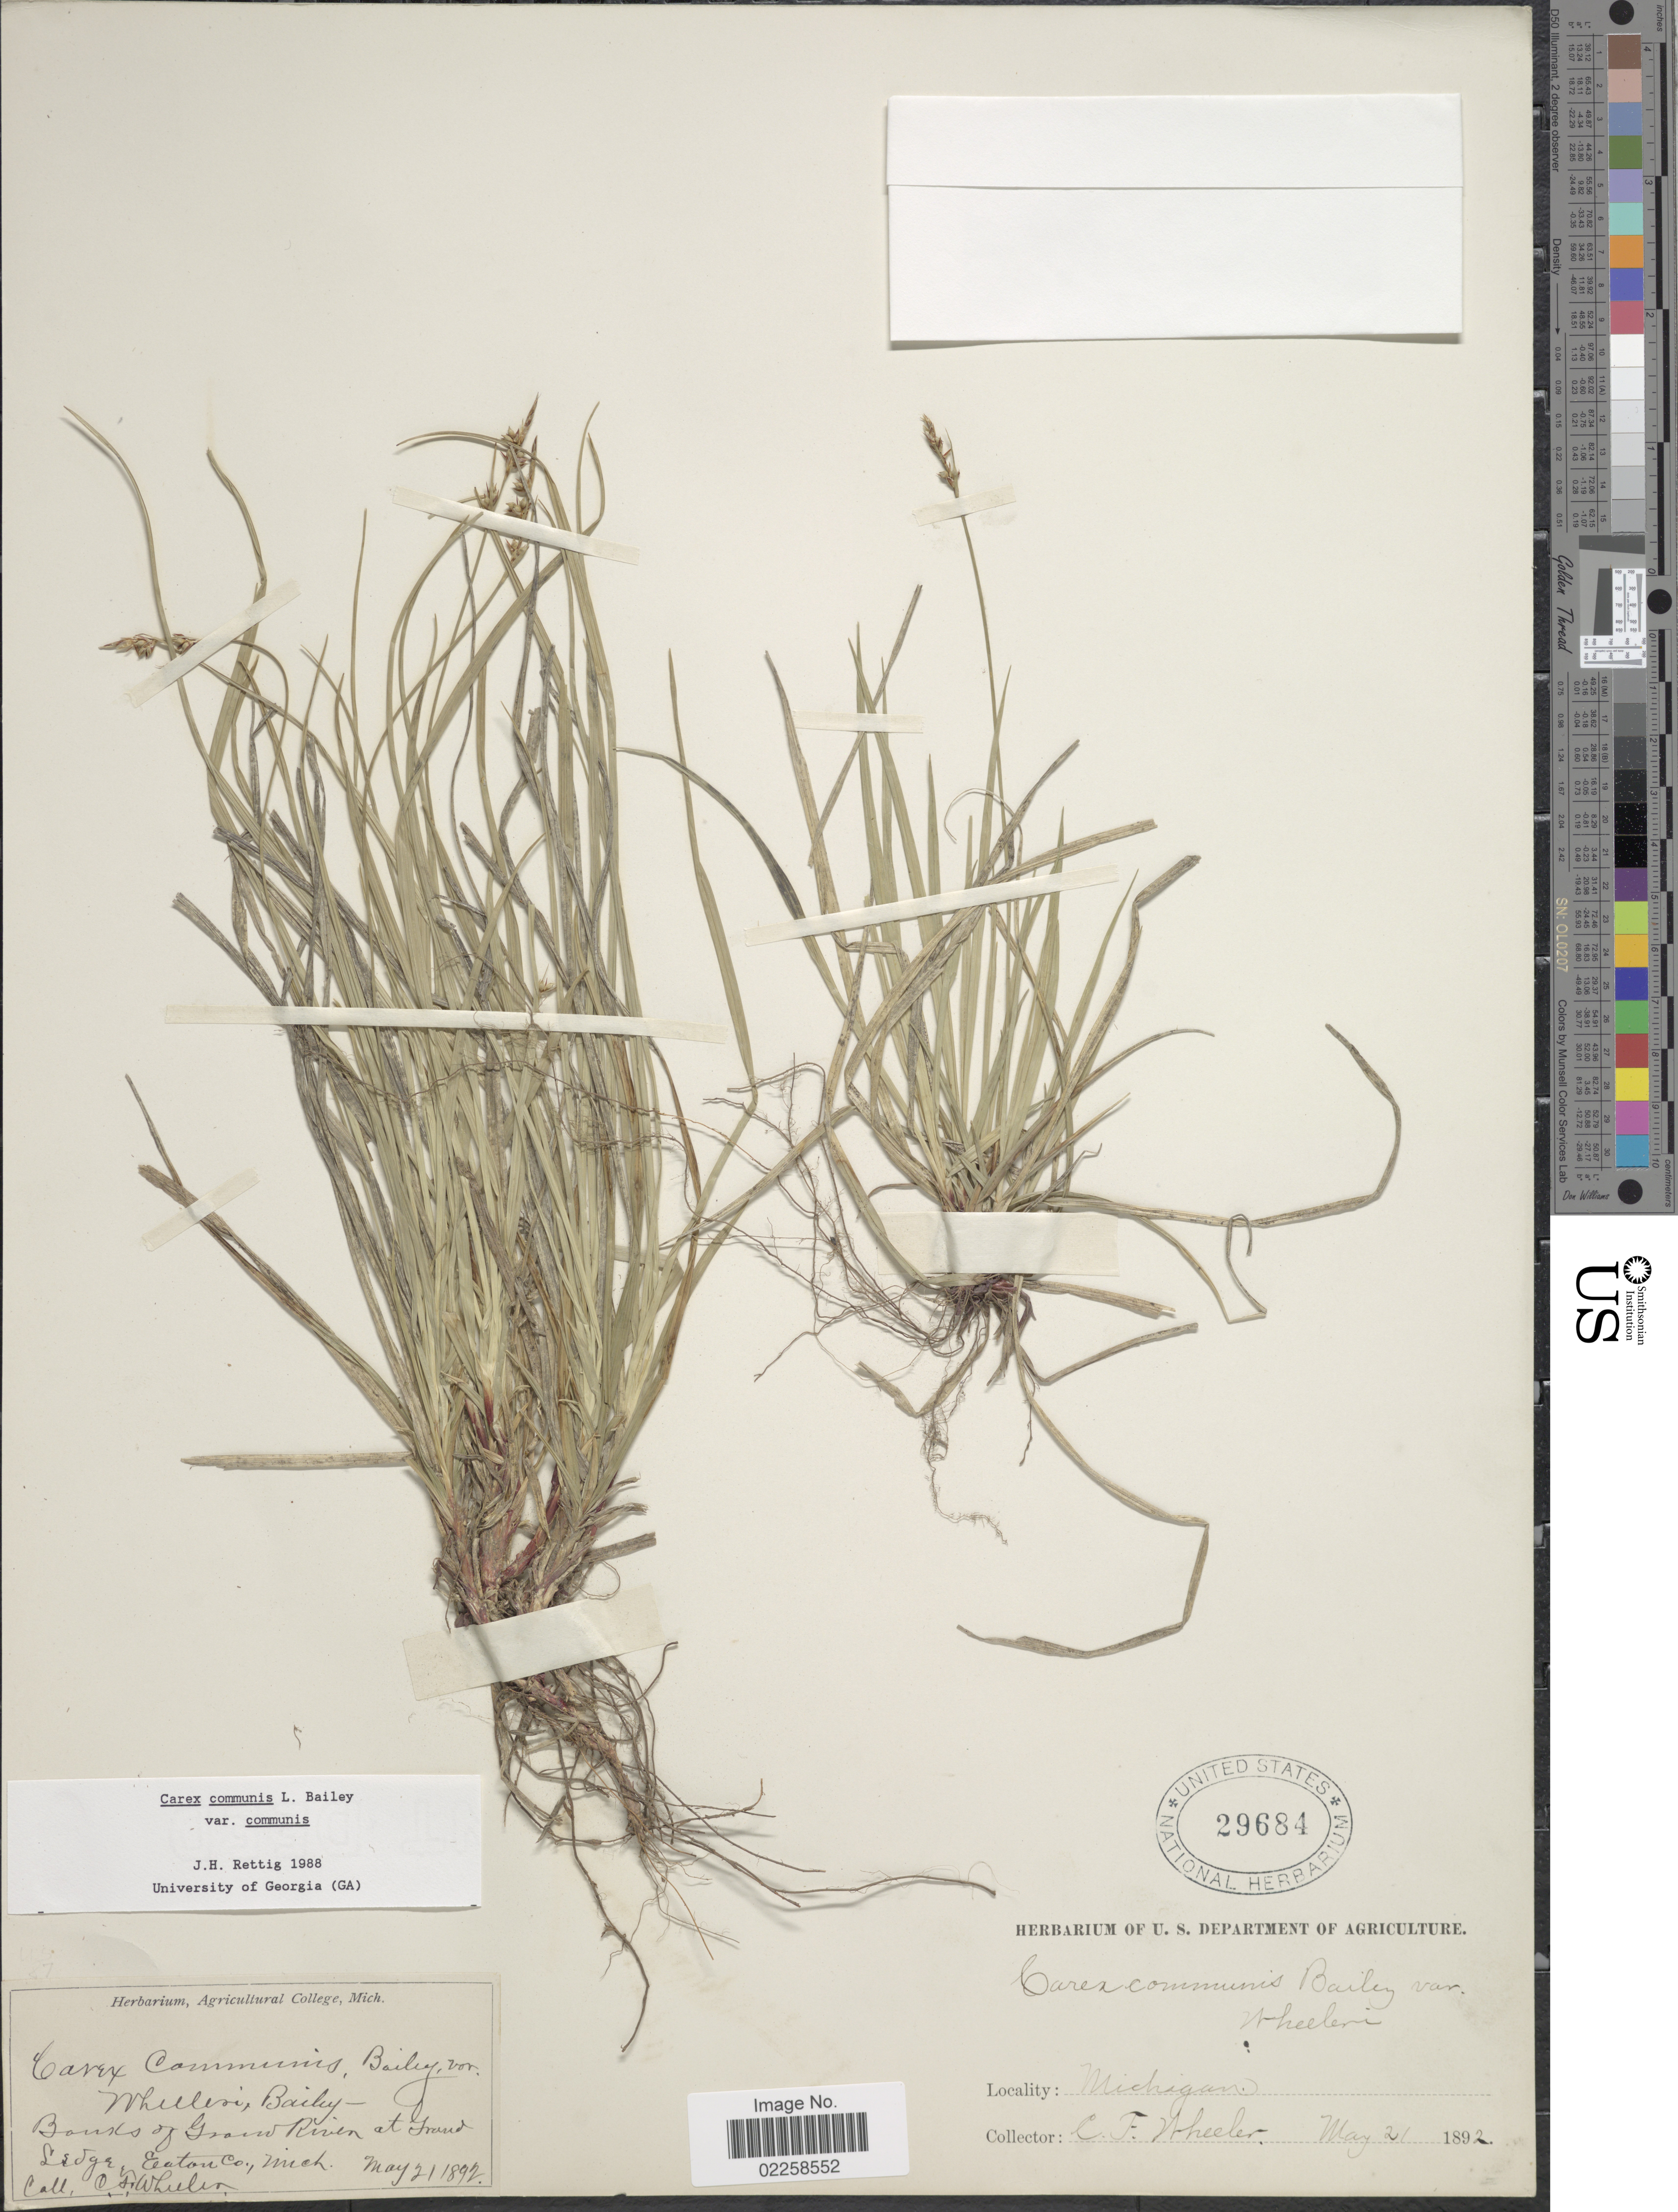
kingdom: Plantae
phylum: Tracheophyta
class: Liliopsida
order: Poales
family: Cyperaceae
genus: Carex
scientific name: Carex communis var. communis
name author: L.H. Bailey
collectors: C. Wheeler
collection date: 1892-05-21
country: United States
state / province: Michigan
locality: Banks of Grand River at Grand Ledge, Eaton Co.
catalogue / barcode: US 29684